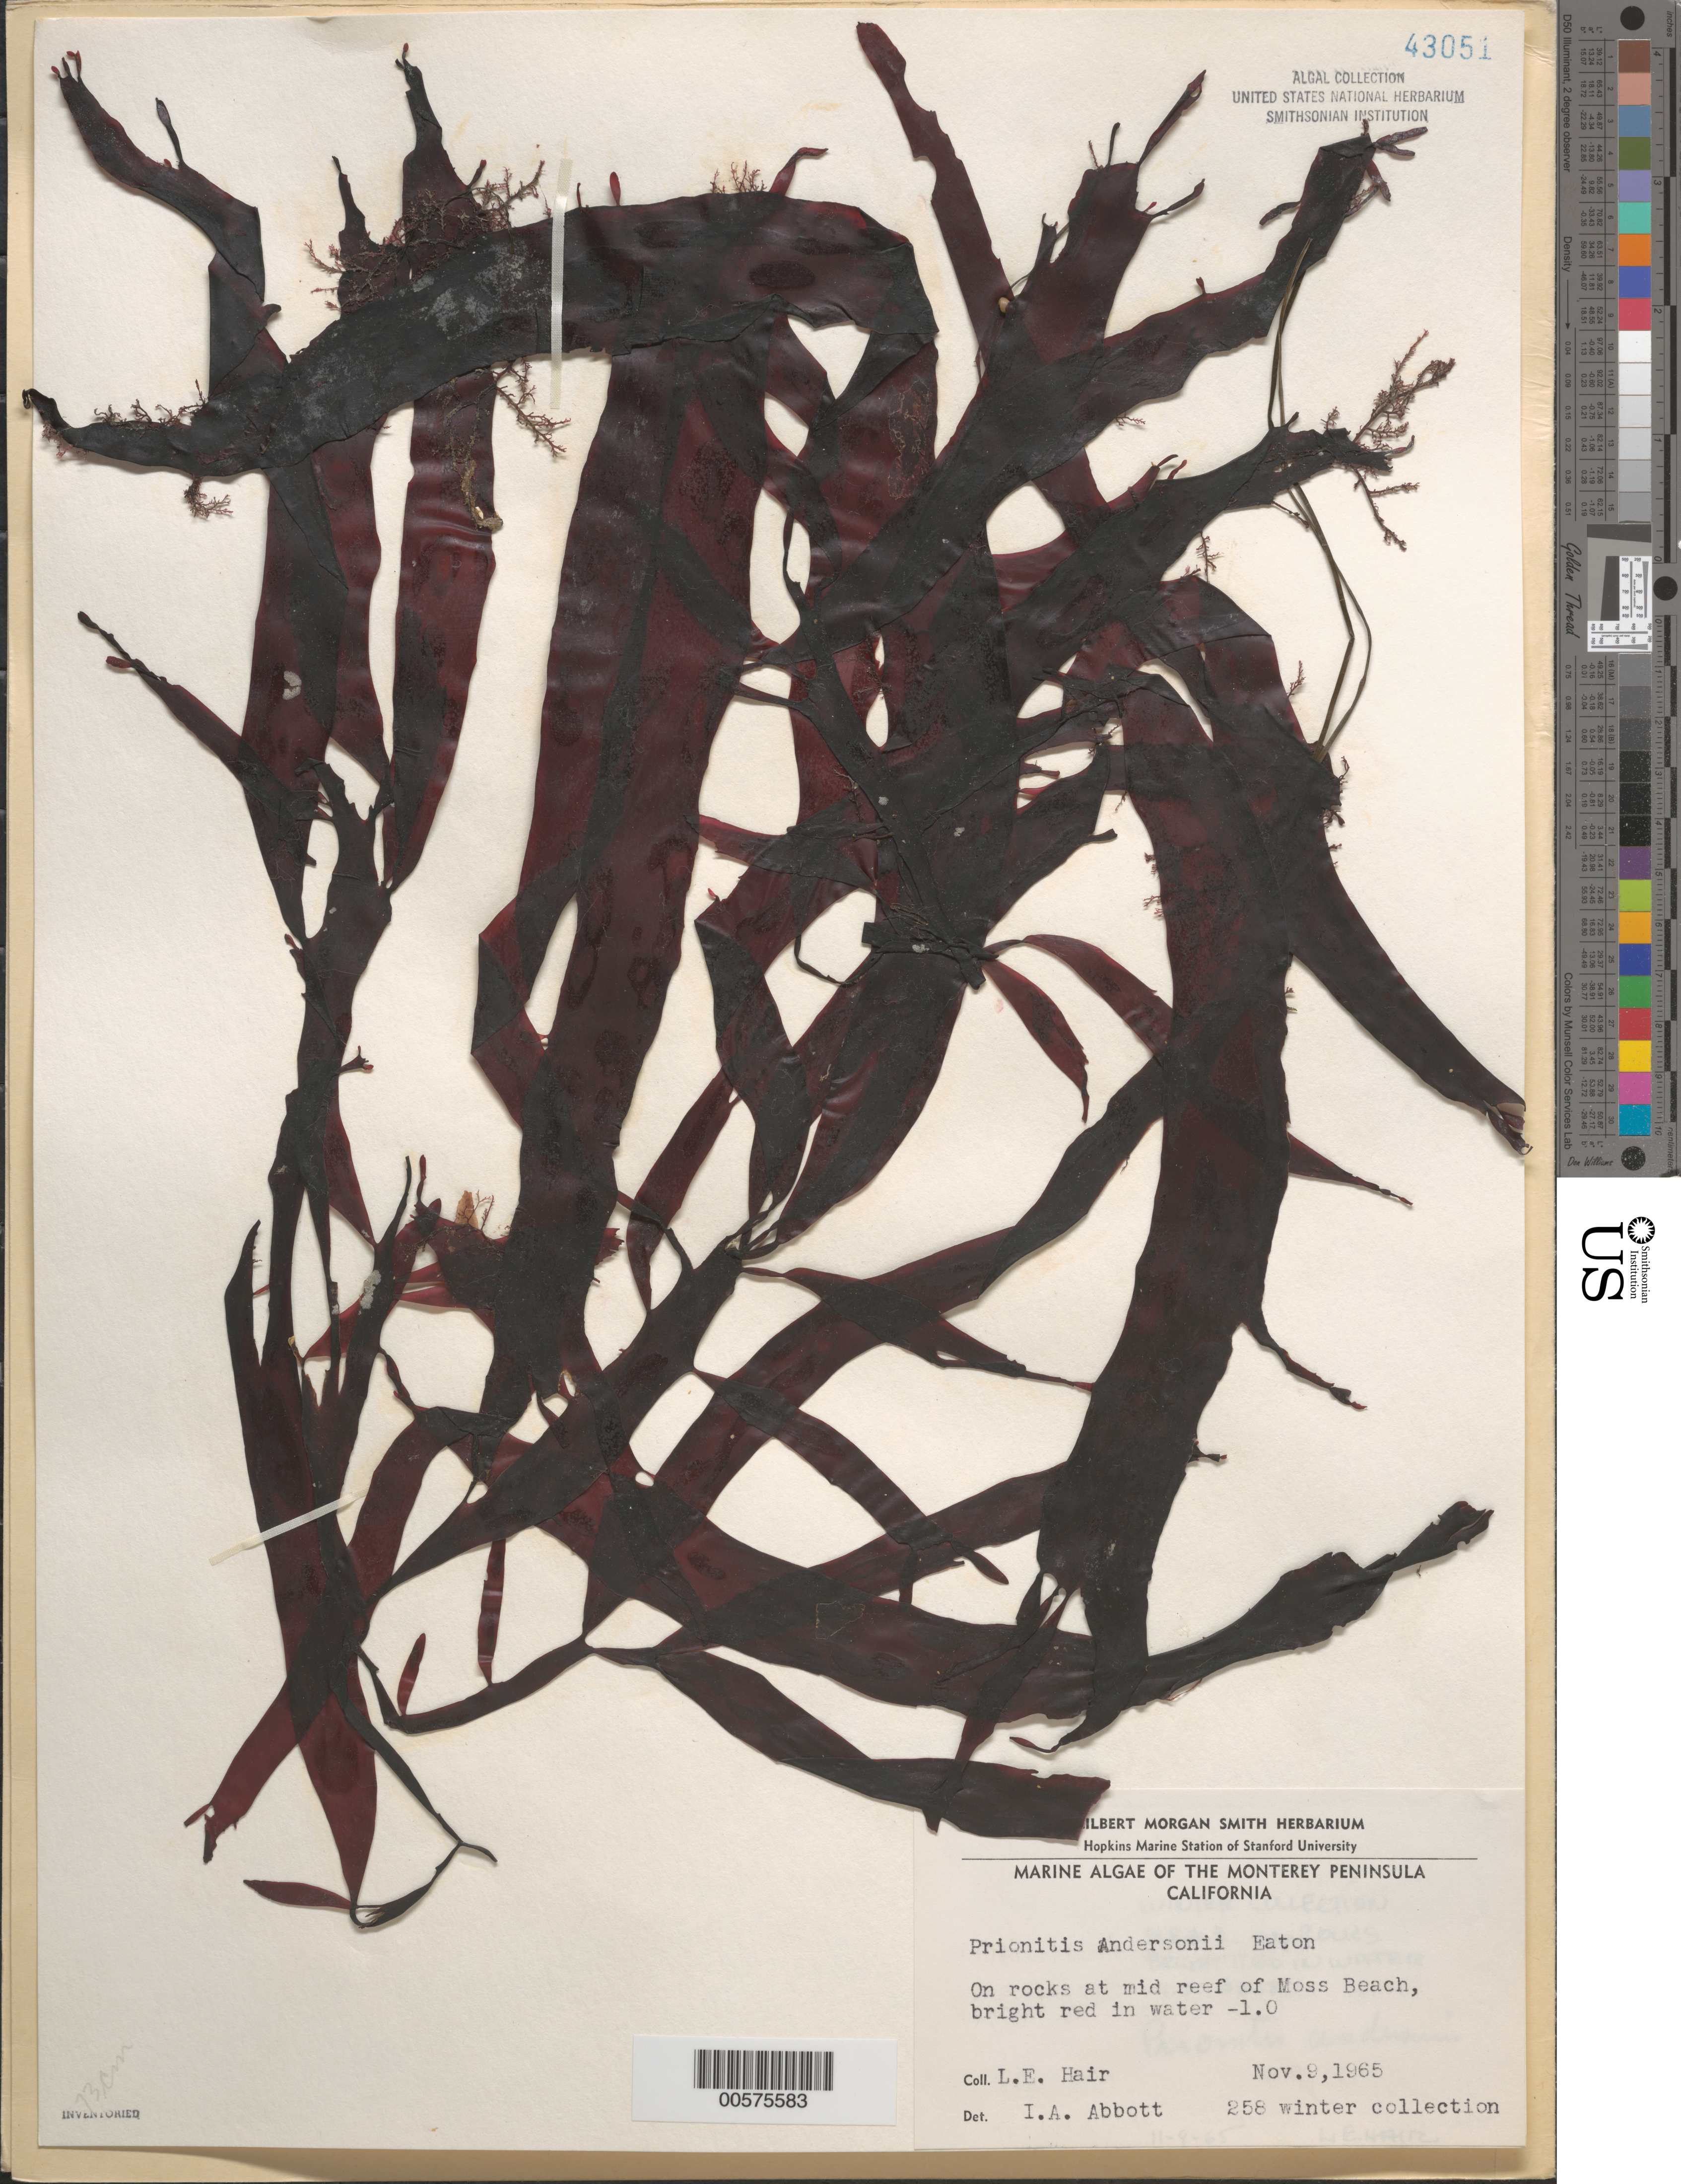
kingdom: Plantae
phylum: Rhodophyta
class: Florideophyceae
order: Cryptonemiales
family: Cryptonemiaceae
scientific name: Prionitis sternbergii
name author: (C. Agardh) J. Agardh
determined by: Algae name updating Project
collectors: L. Hair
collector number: Leh 258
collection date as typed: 09 Nov 1965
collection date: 1965-11-09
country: United States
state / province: California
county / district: Monterey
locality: Middle Reef of Moss Beach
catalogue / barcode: US 43051